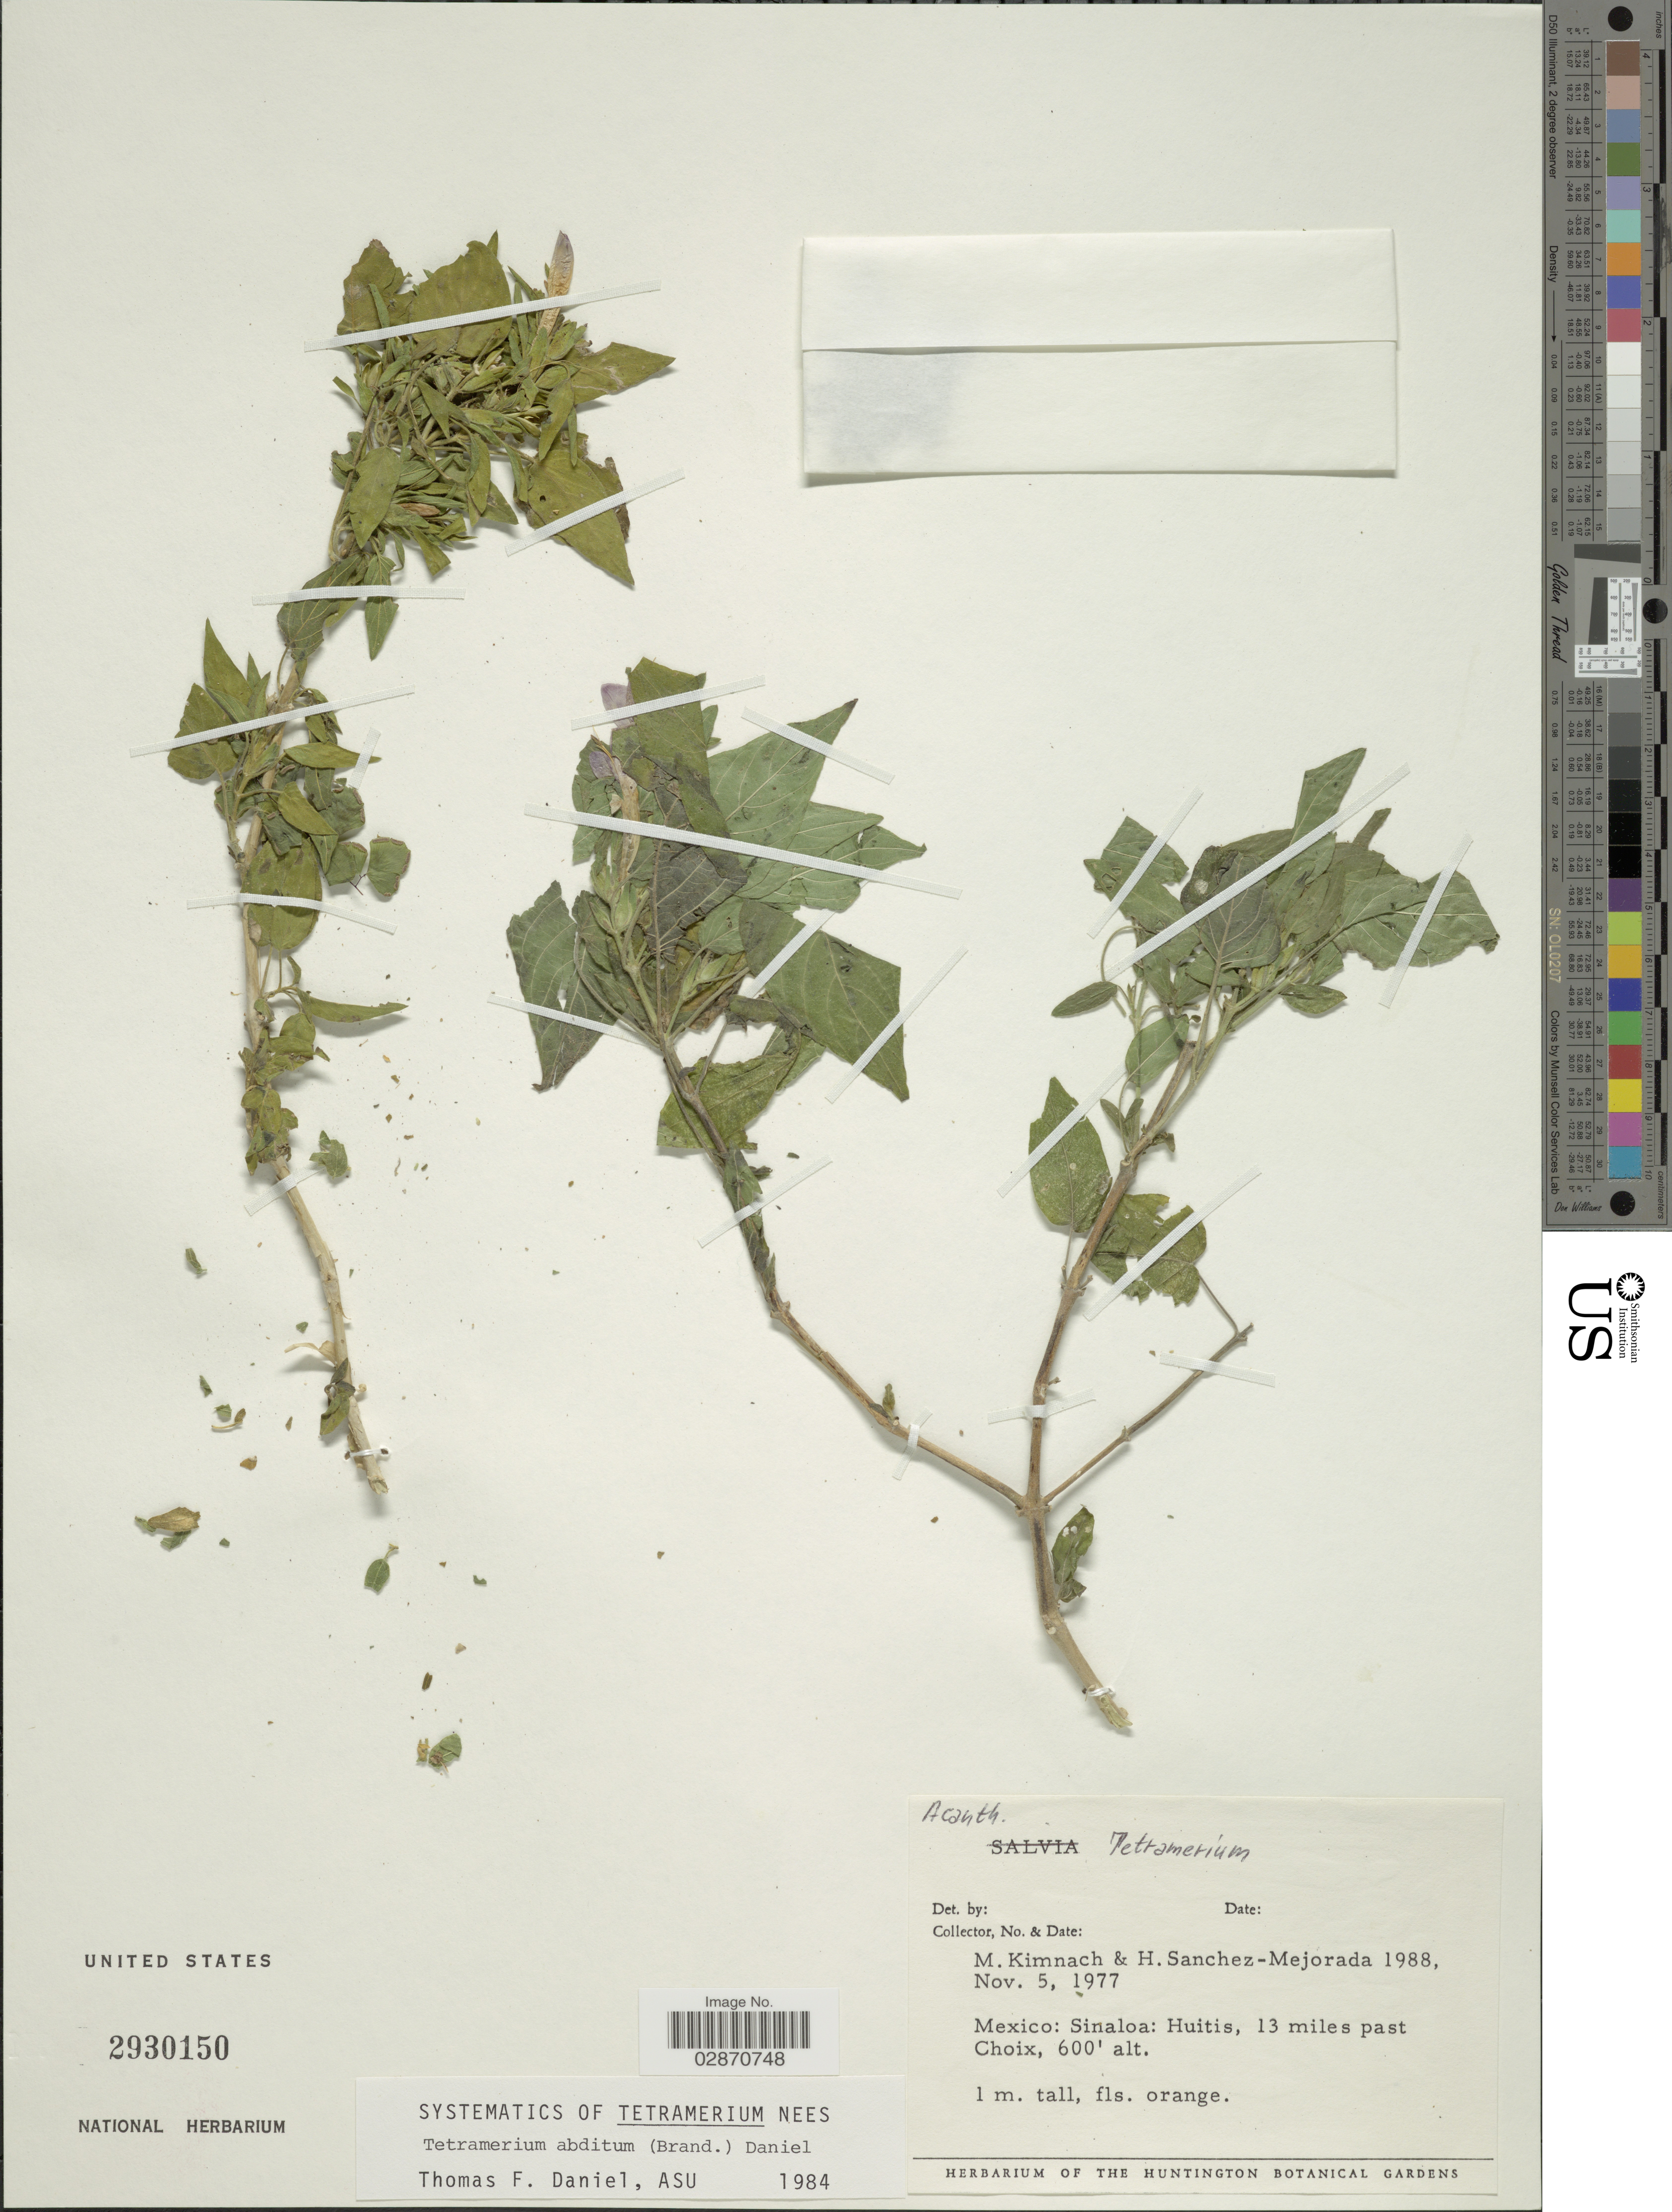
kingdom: Plantae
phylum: Tracheophyta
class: Magnoliopsida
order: Lamiales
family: Acanthaceae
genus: Tetramerium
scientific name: Tetramerium abditum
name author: (Brandegee) T.F. Daniel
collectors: M. W. Kimnach & H. Sánchez-Mejorada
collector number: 1988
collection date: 1977-11-05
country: Mexico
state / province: Sinaloa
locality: Huitis, 13 miles past Choix.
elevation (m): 183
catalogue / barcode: US 2930150